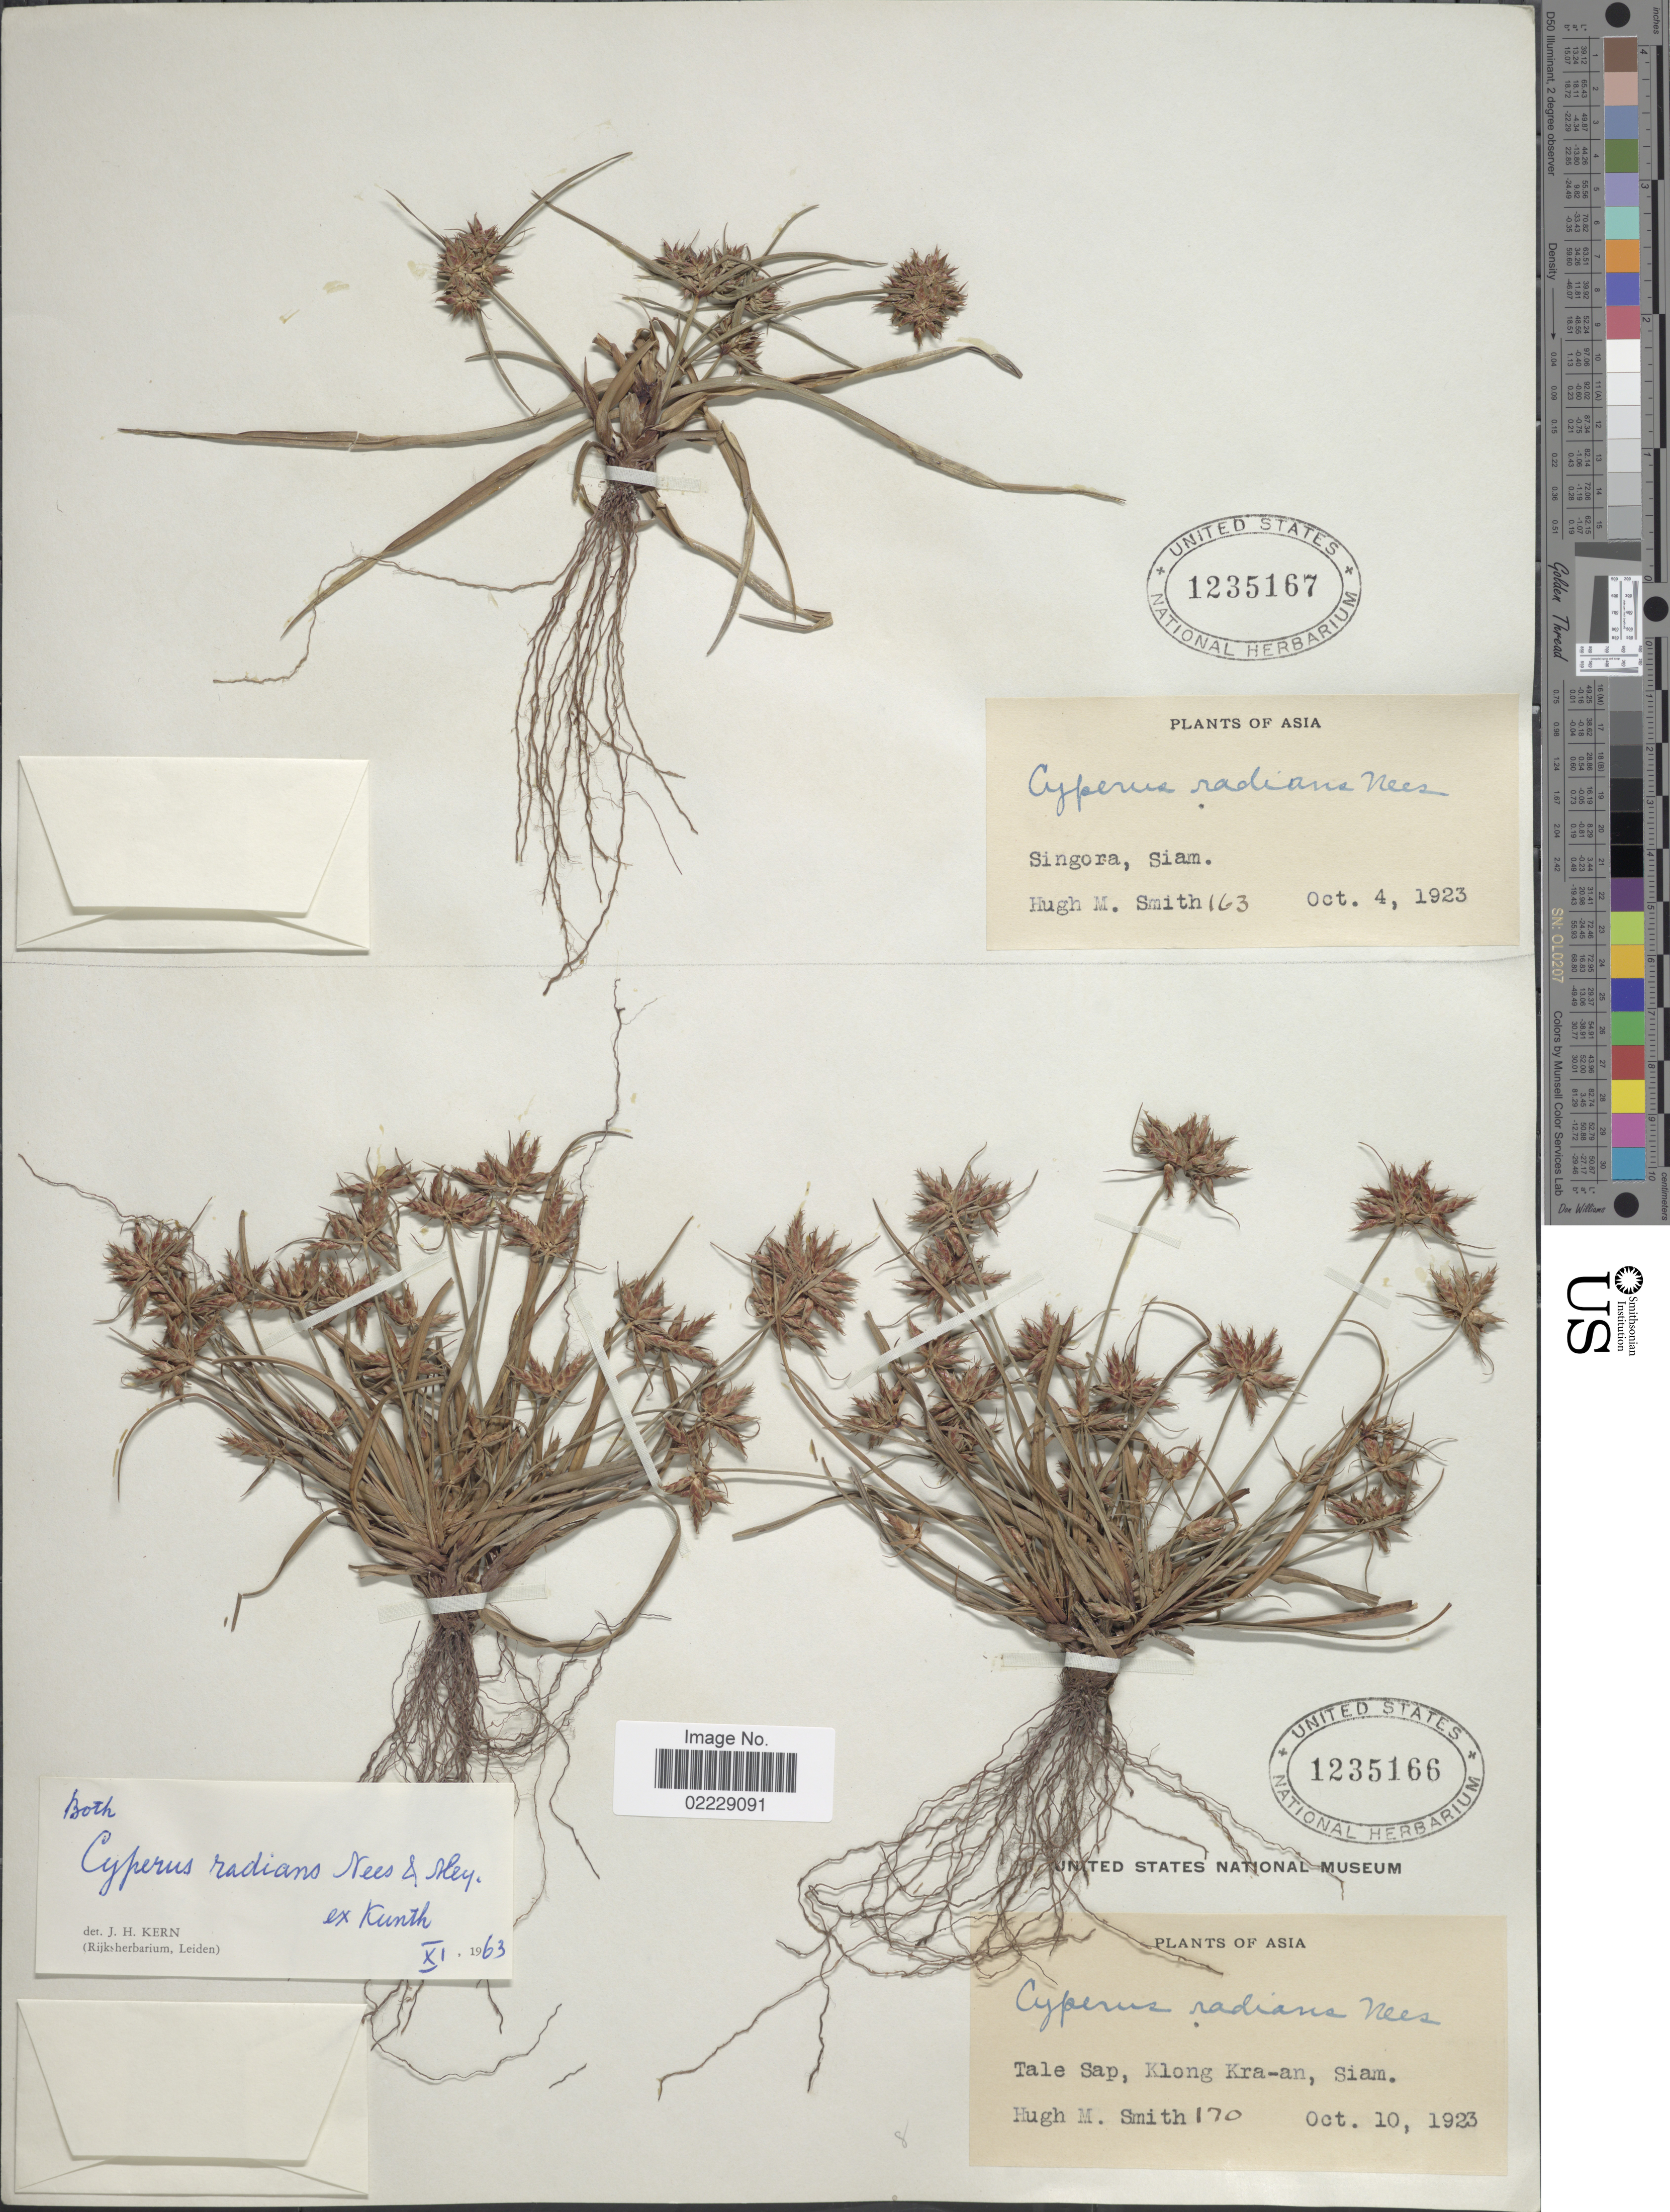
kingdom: Plantae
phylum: Tracheophyta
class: Liliopsida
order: Poales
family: Cyperaceae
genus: Cyperus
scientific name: Cyperus radians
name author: Nees & Meyen ex Kunth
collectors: H. M. Smith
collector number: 170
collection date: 1923-10-10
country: Thailand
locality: Siam, Tale Sap, Klong Kra-an.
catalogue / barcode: US 1235166